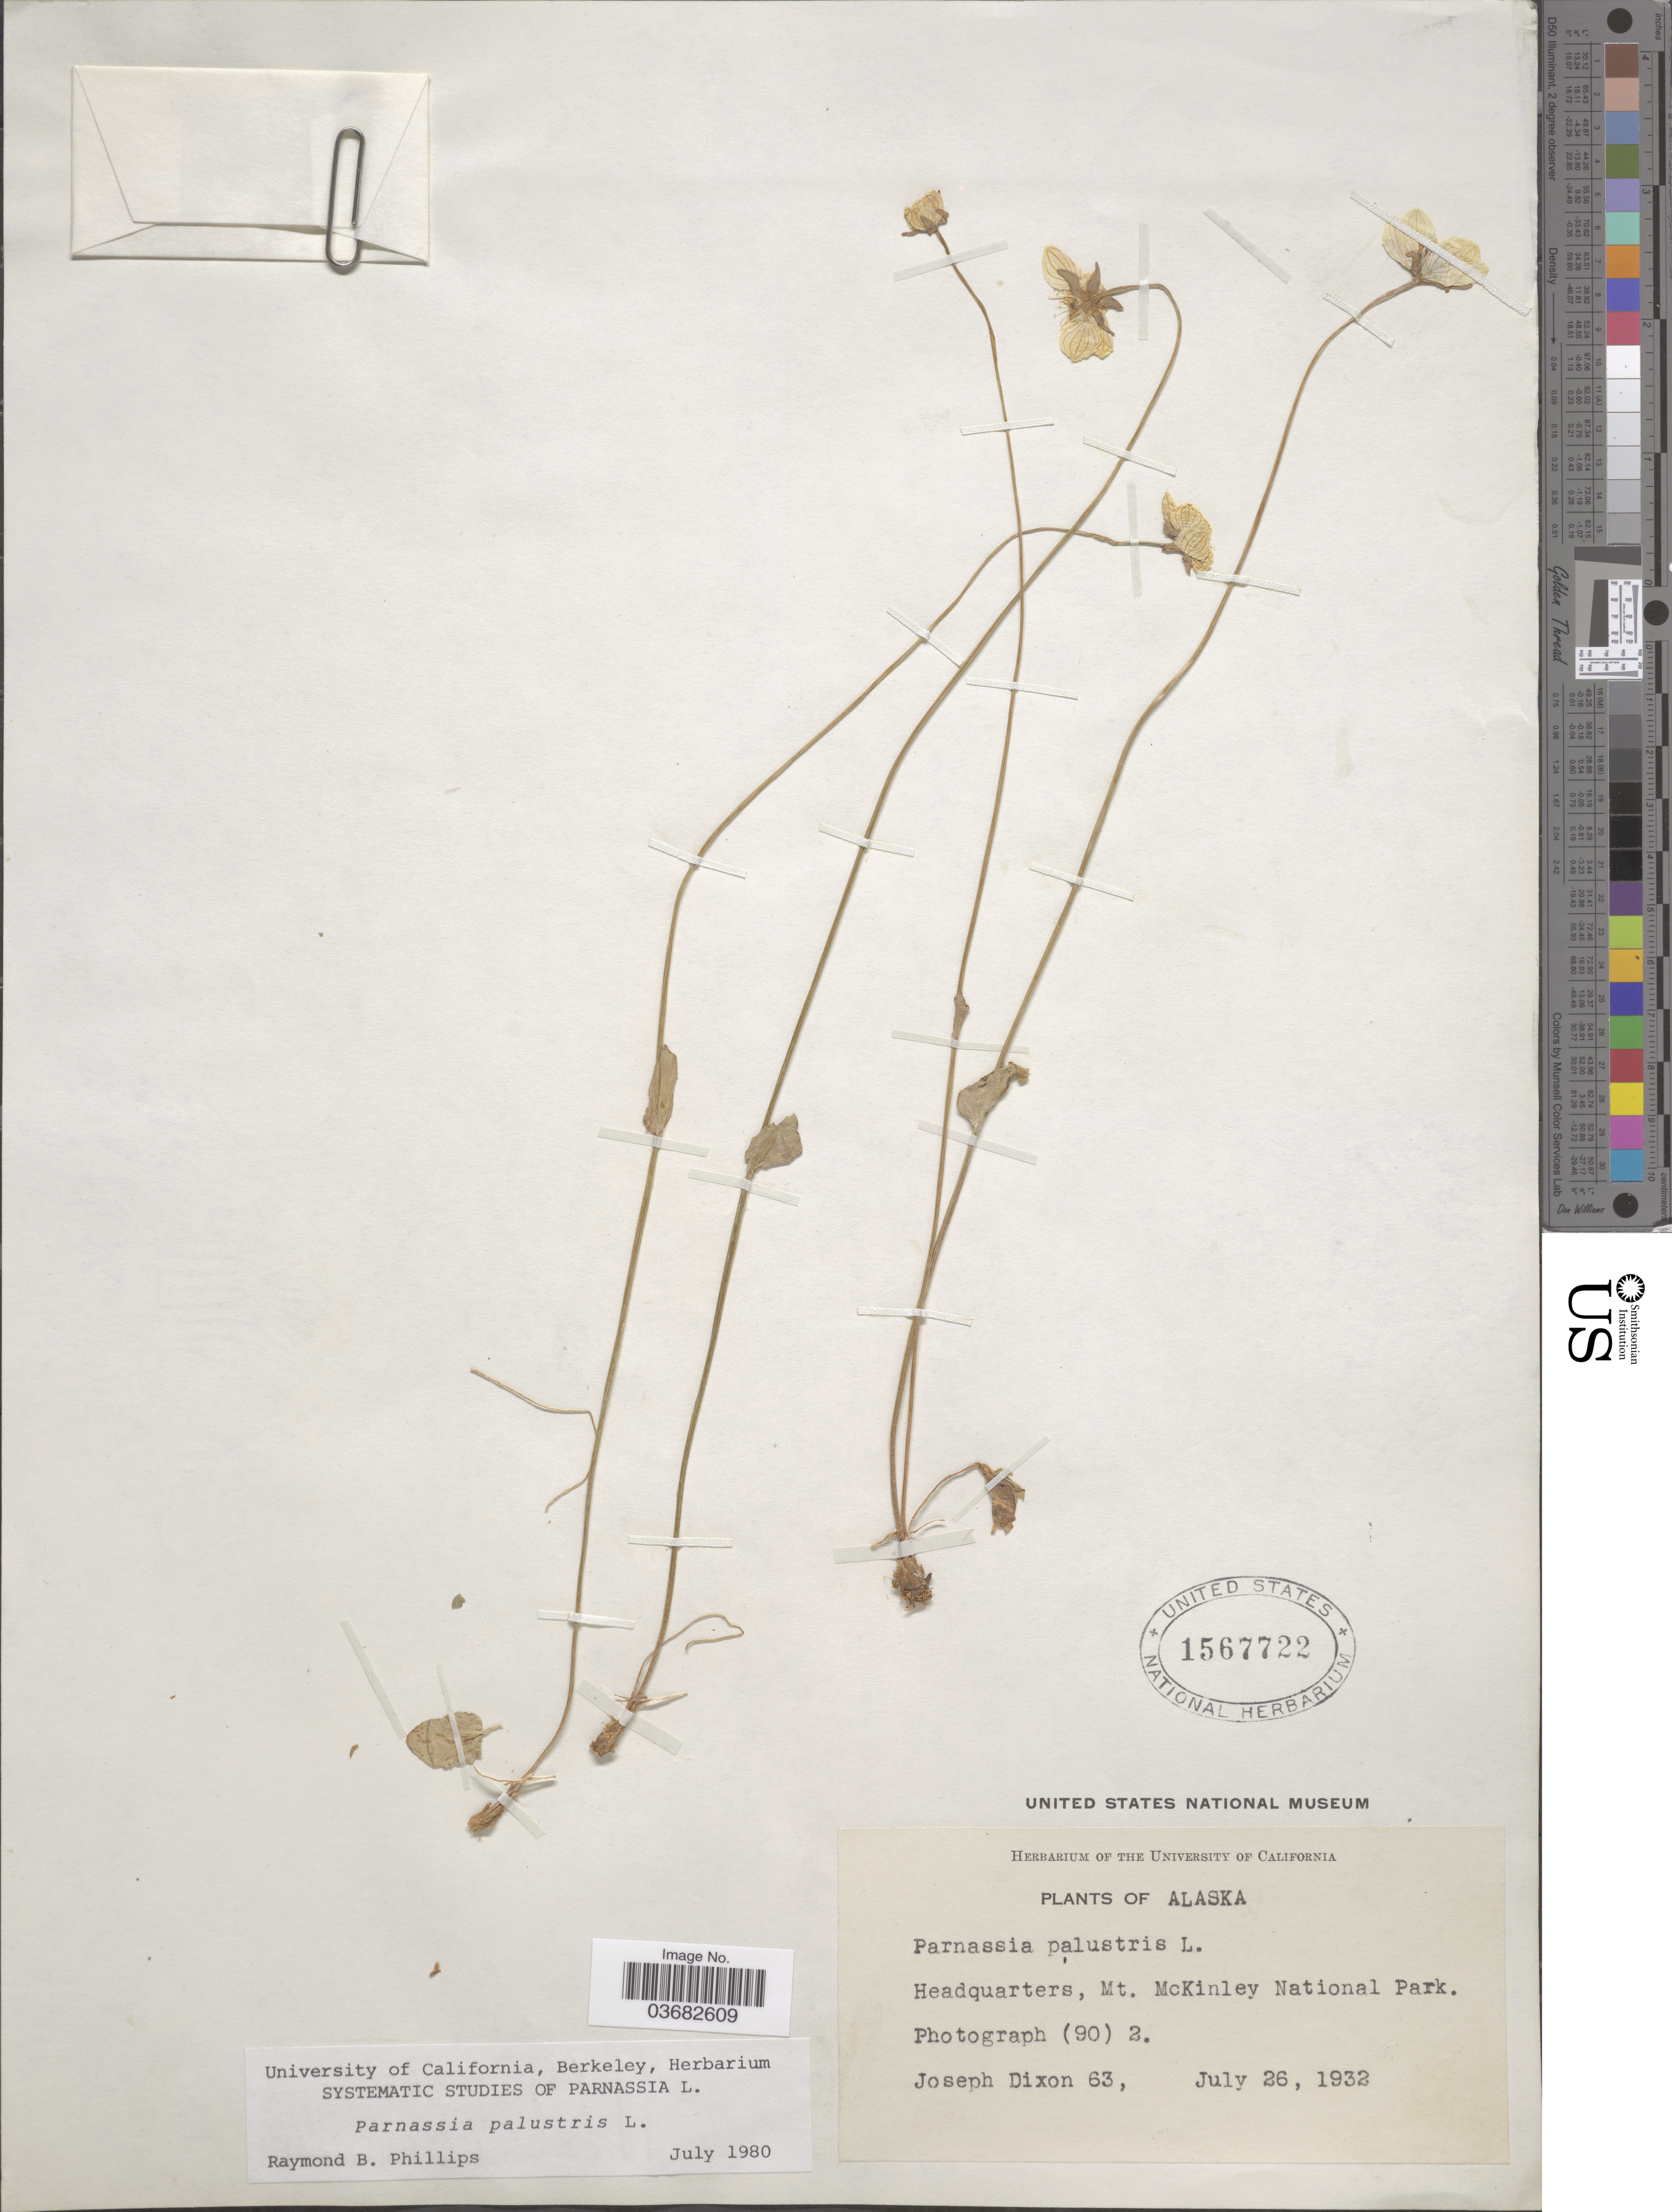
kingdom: Plantae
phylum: Tracheophyta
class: Magnoliopsida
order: Celastrales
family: Parnassiaceae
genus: Parnassia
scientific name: Parnassia palustris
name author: L.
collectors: J. Dixon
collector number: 63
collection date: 1932-07-26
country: United States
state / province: Alaska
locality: Headquarters, Mt. McKinley National Park. Photograph (90) 2.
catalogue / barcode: US 1567722